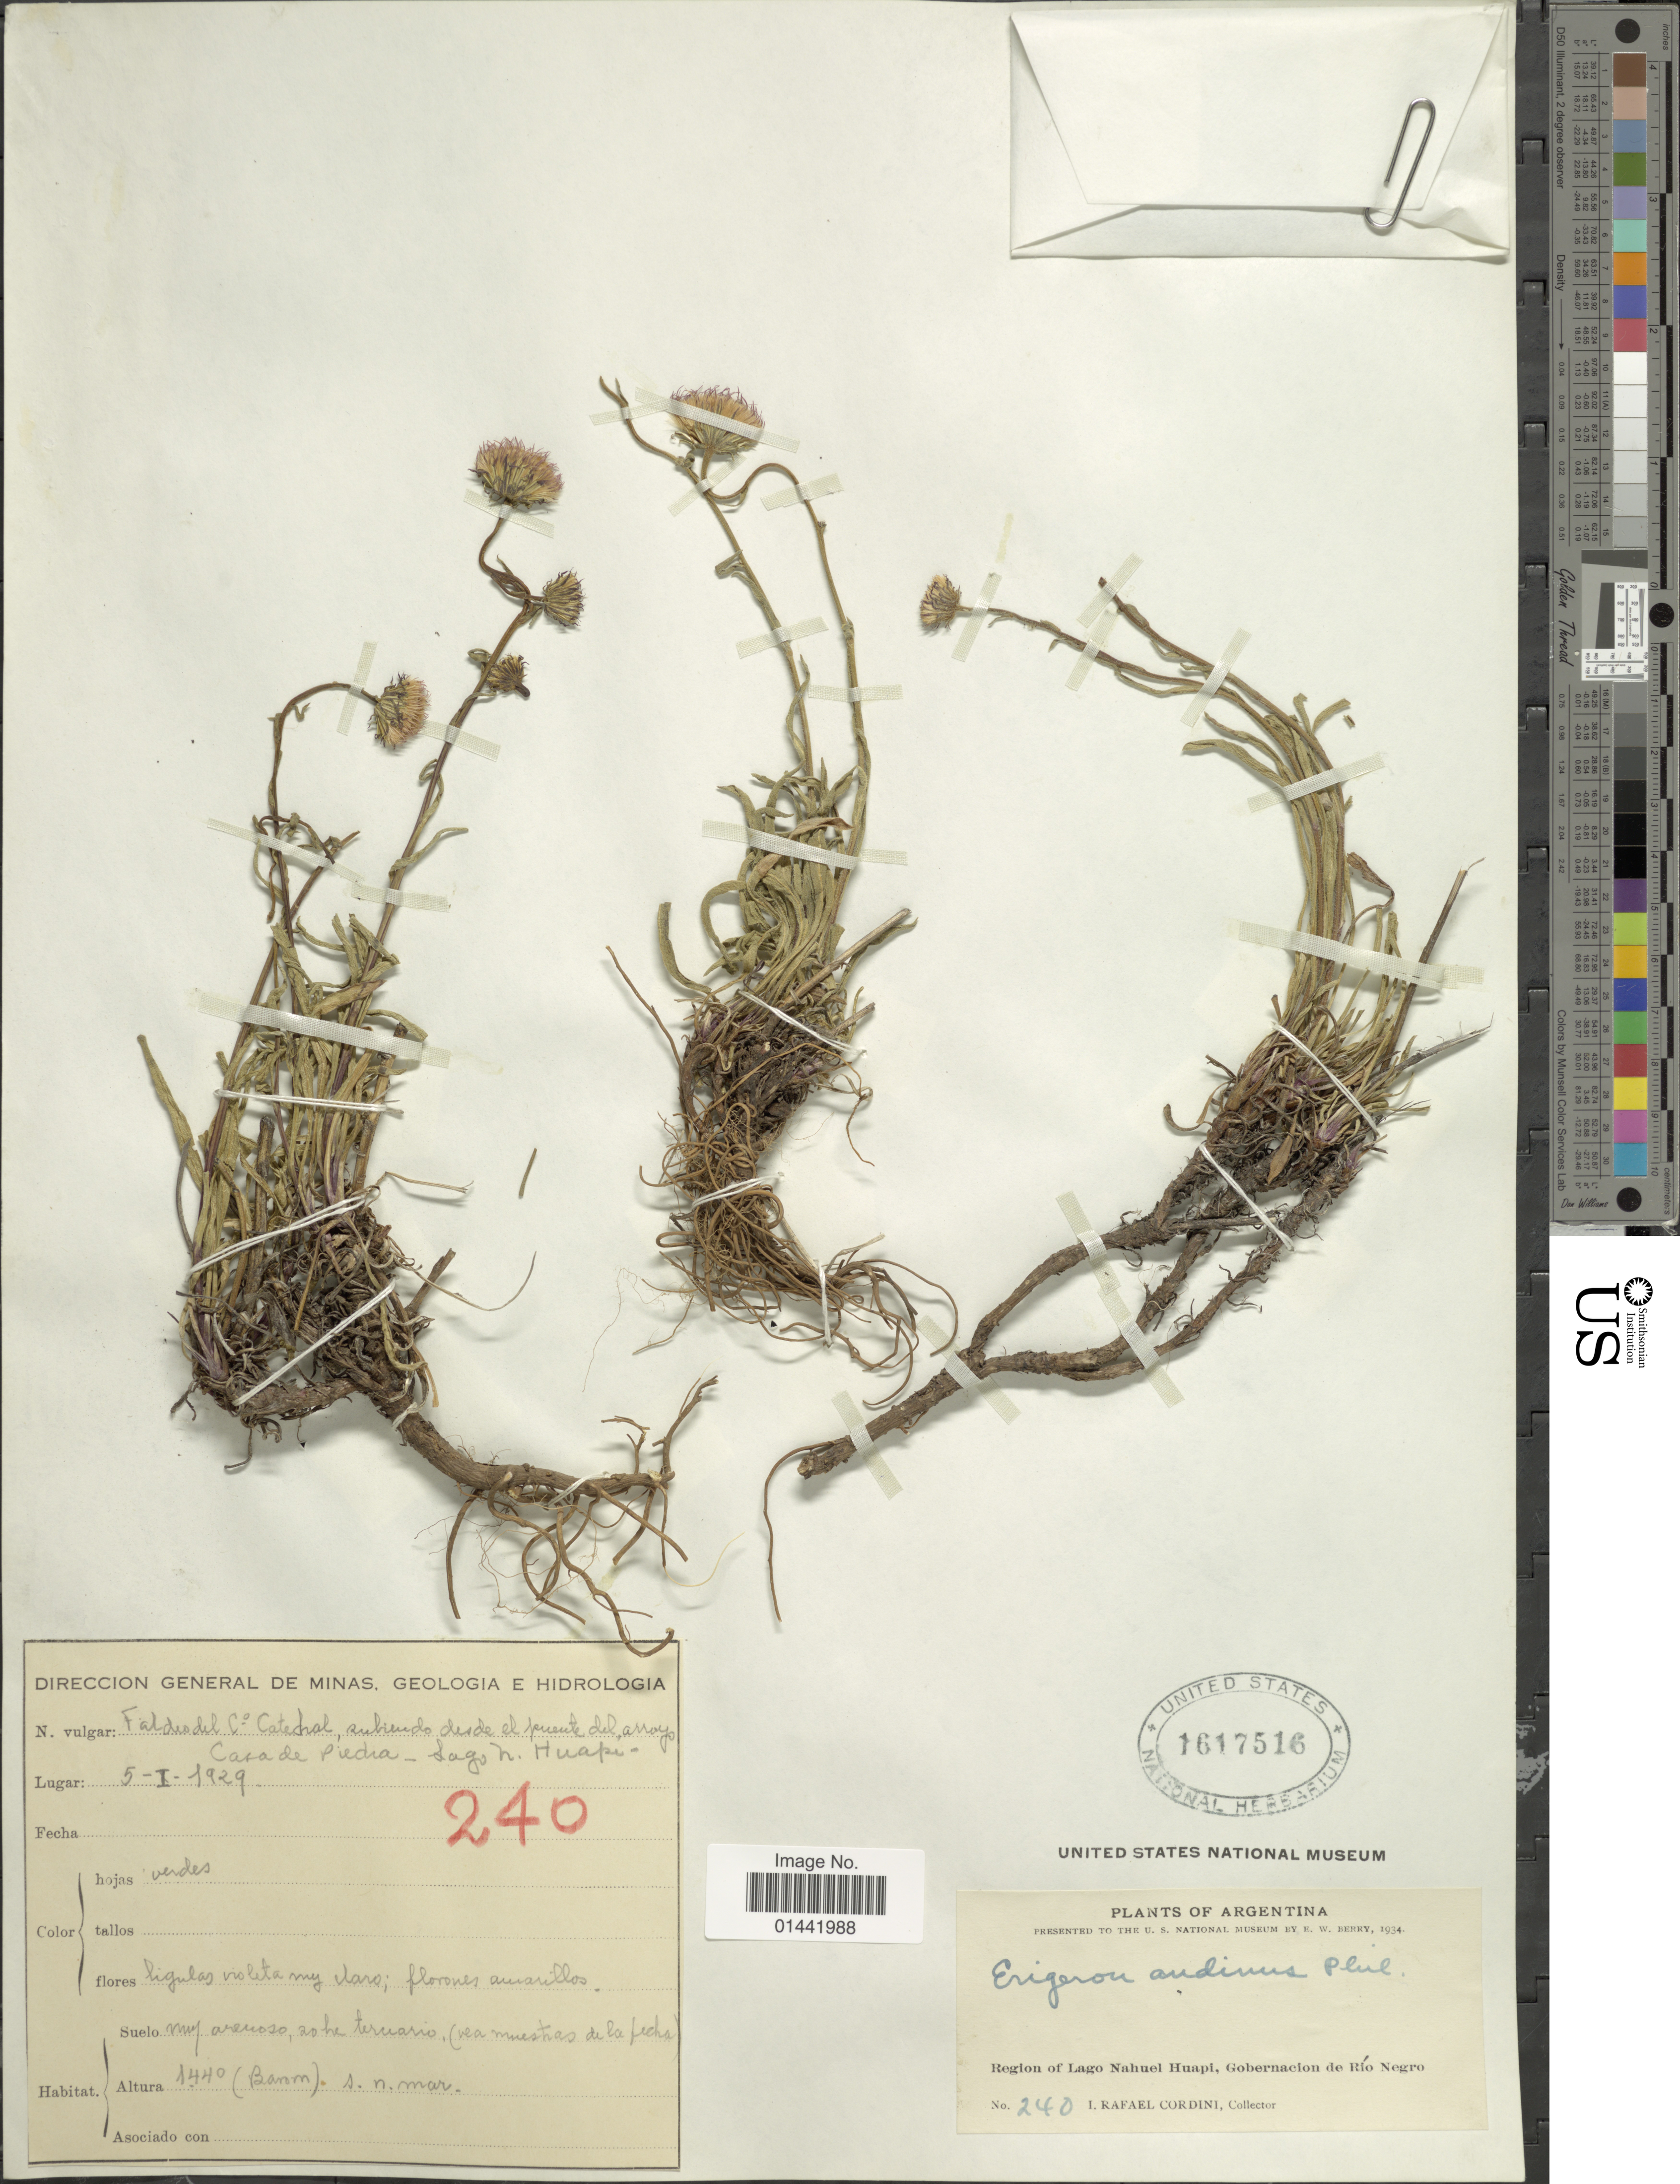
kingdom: Plantae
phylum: Tracheophyta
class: Magnoliopsida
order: Asterales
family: Asteraceae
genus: Erigeron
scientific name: Erigeron andinus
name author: Phil.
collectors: I. Cordini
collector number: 240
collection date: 1929-01-05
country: Argentina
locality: Region of Lago Nahuel Huapi, Gobernacion de Río Negro, Faldeo del Co. Catedral, subiendo desde el puente del arroyo Casa de Pieda, Lago N. Huape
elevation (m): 1440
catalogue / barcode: US 1617516